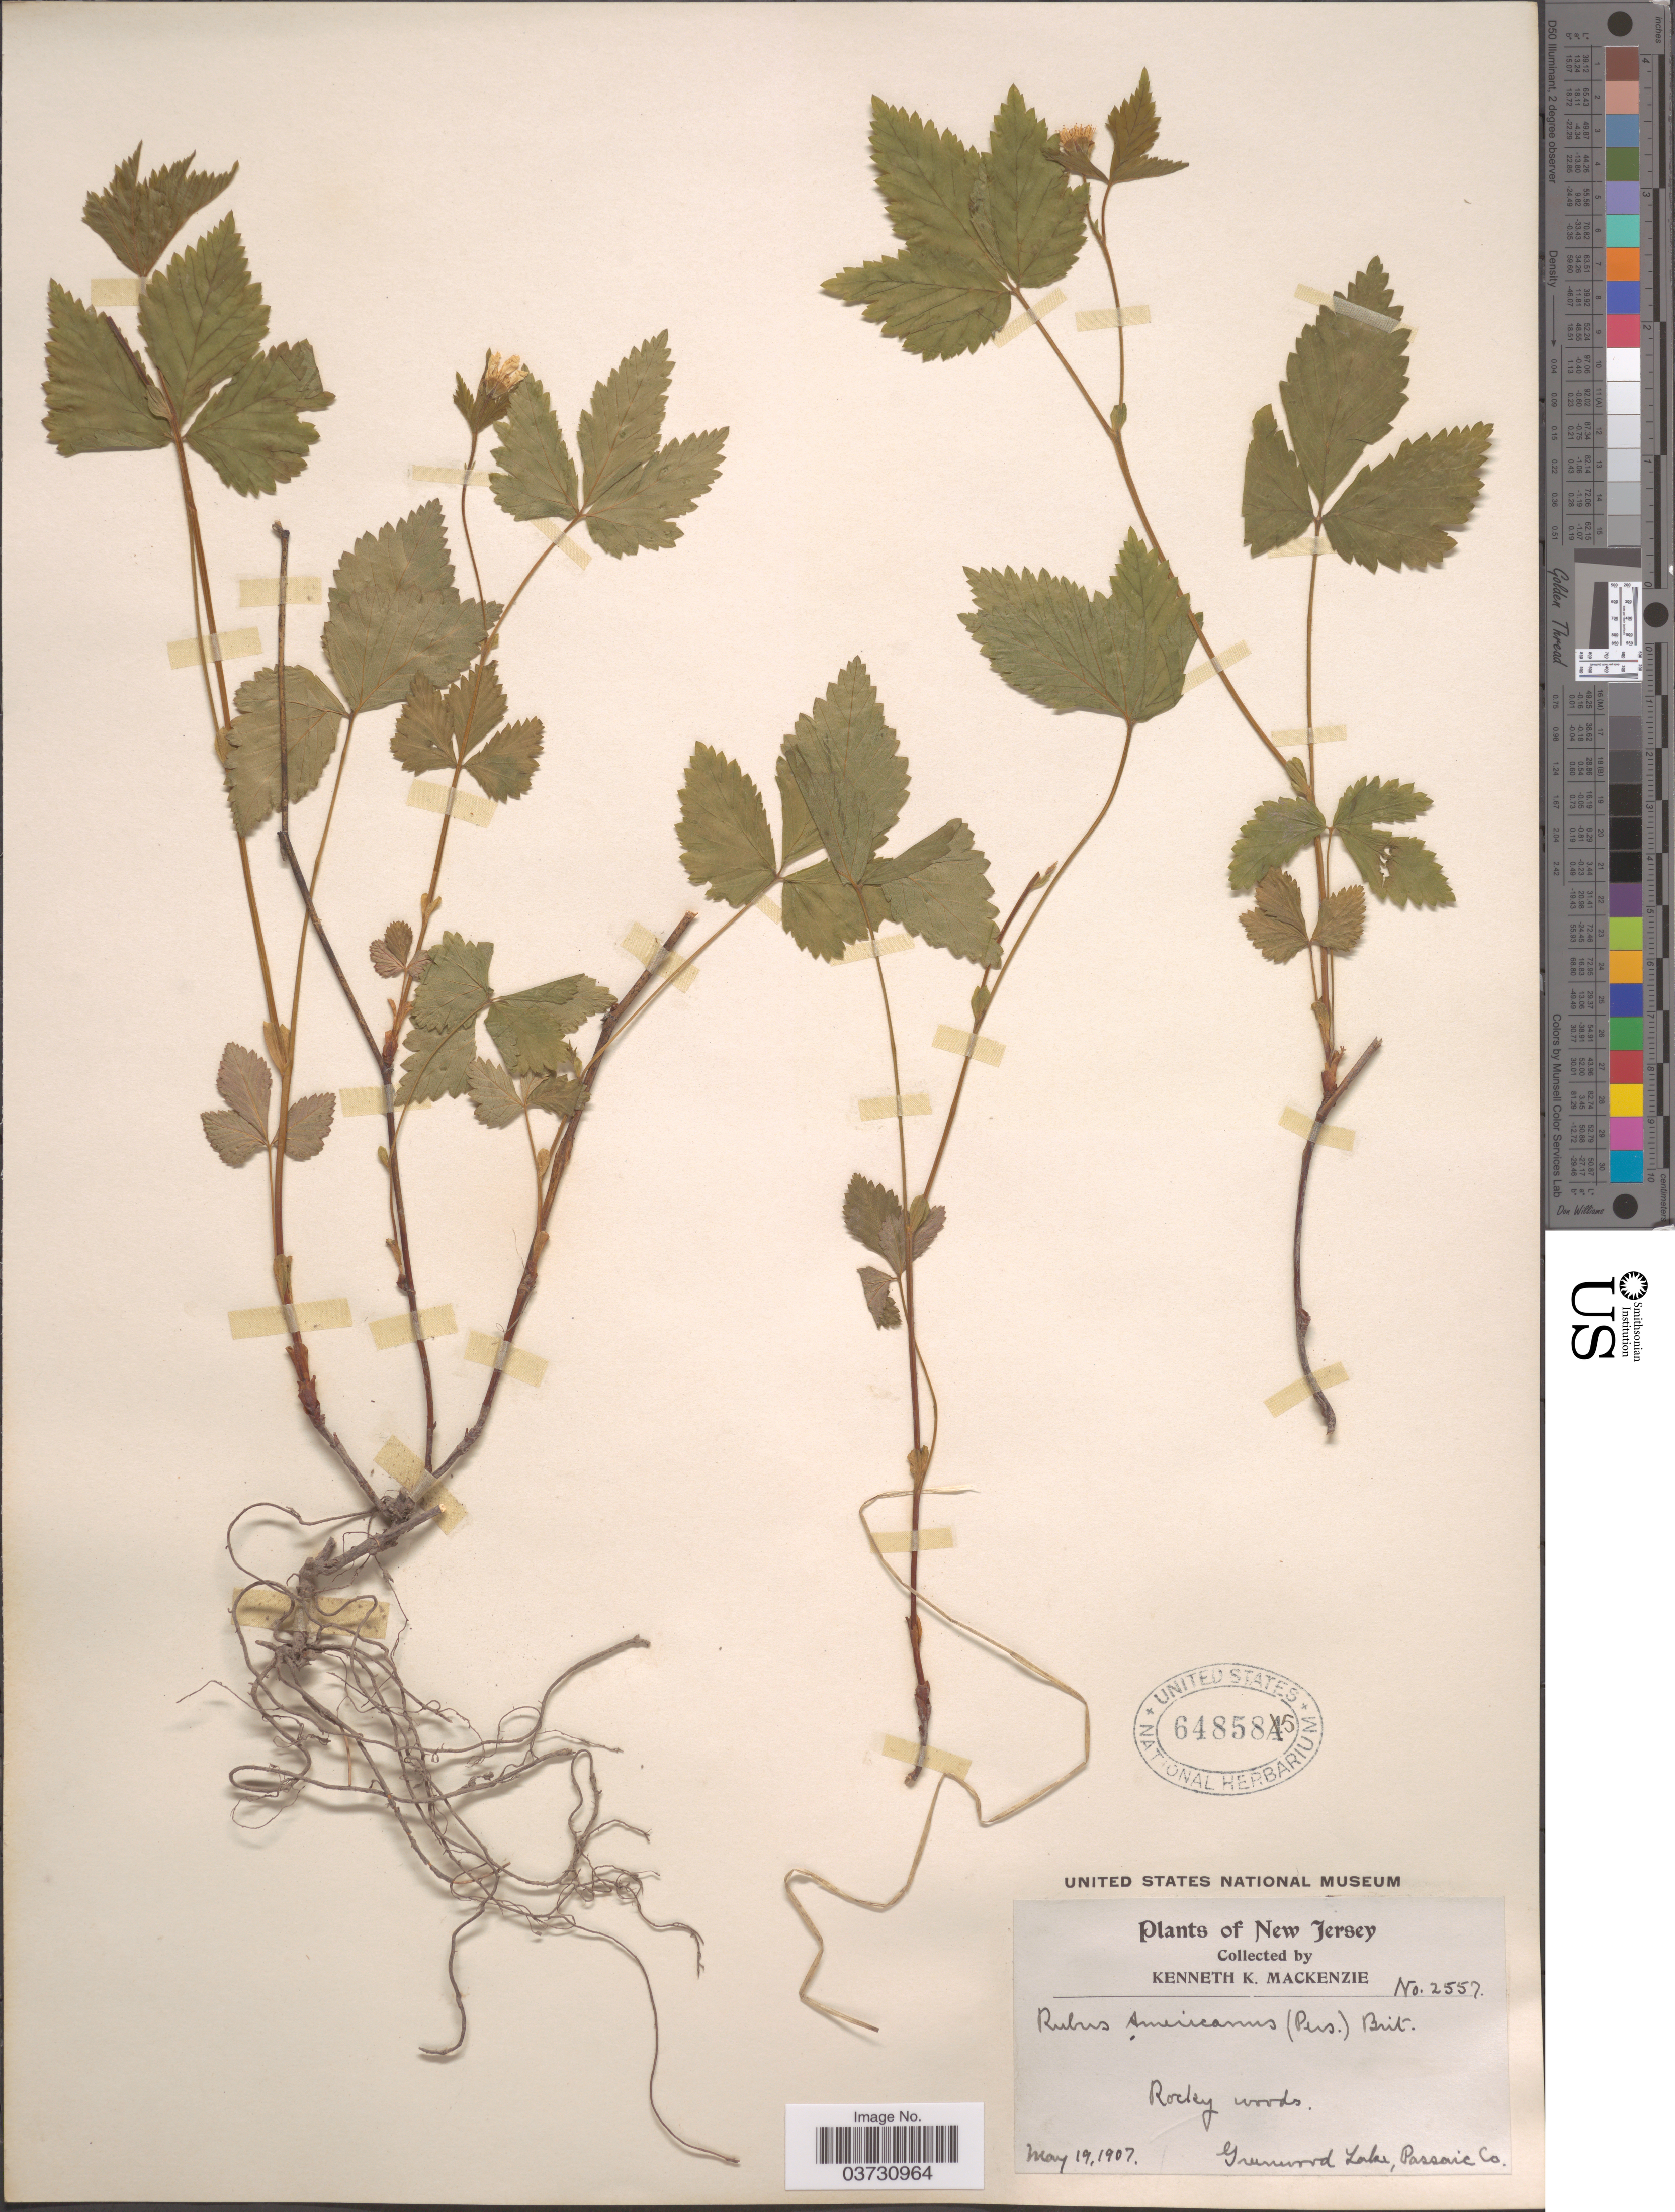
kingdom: Plantae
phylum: Tracheophyta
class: Magnoliopsida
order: Rosales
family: Rosaceae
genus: Rubus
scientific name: Rubus pubescens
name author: Raf.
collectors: K. K. Mackenzie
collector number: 2557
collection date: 1907-05-19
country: United States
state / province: New Jersey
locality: Greenwood Lake, Passaic Co.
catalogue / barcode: US 648585